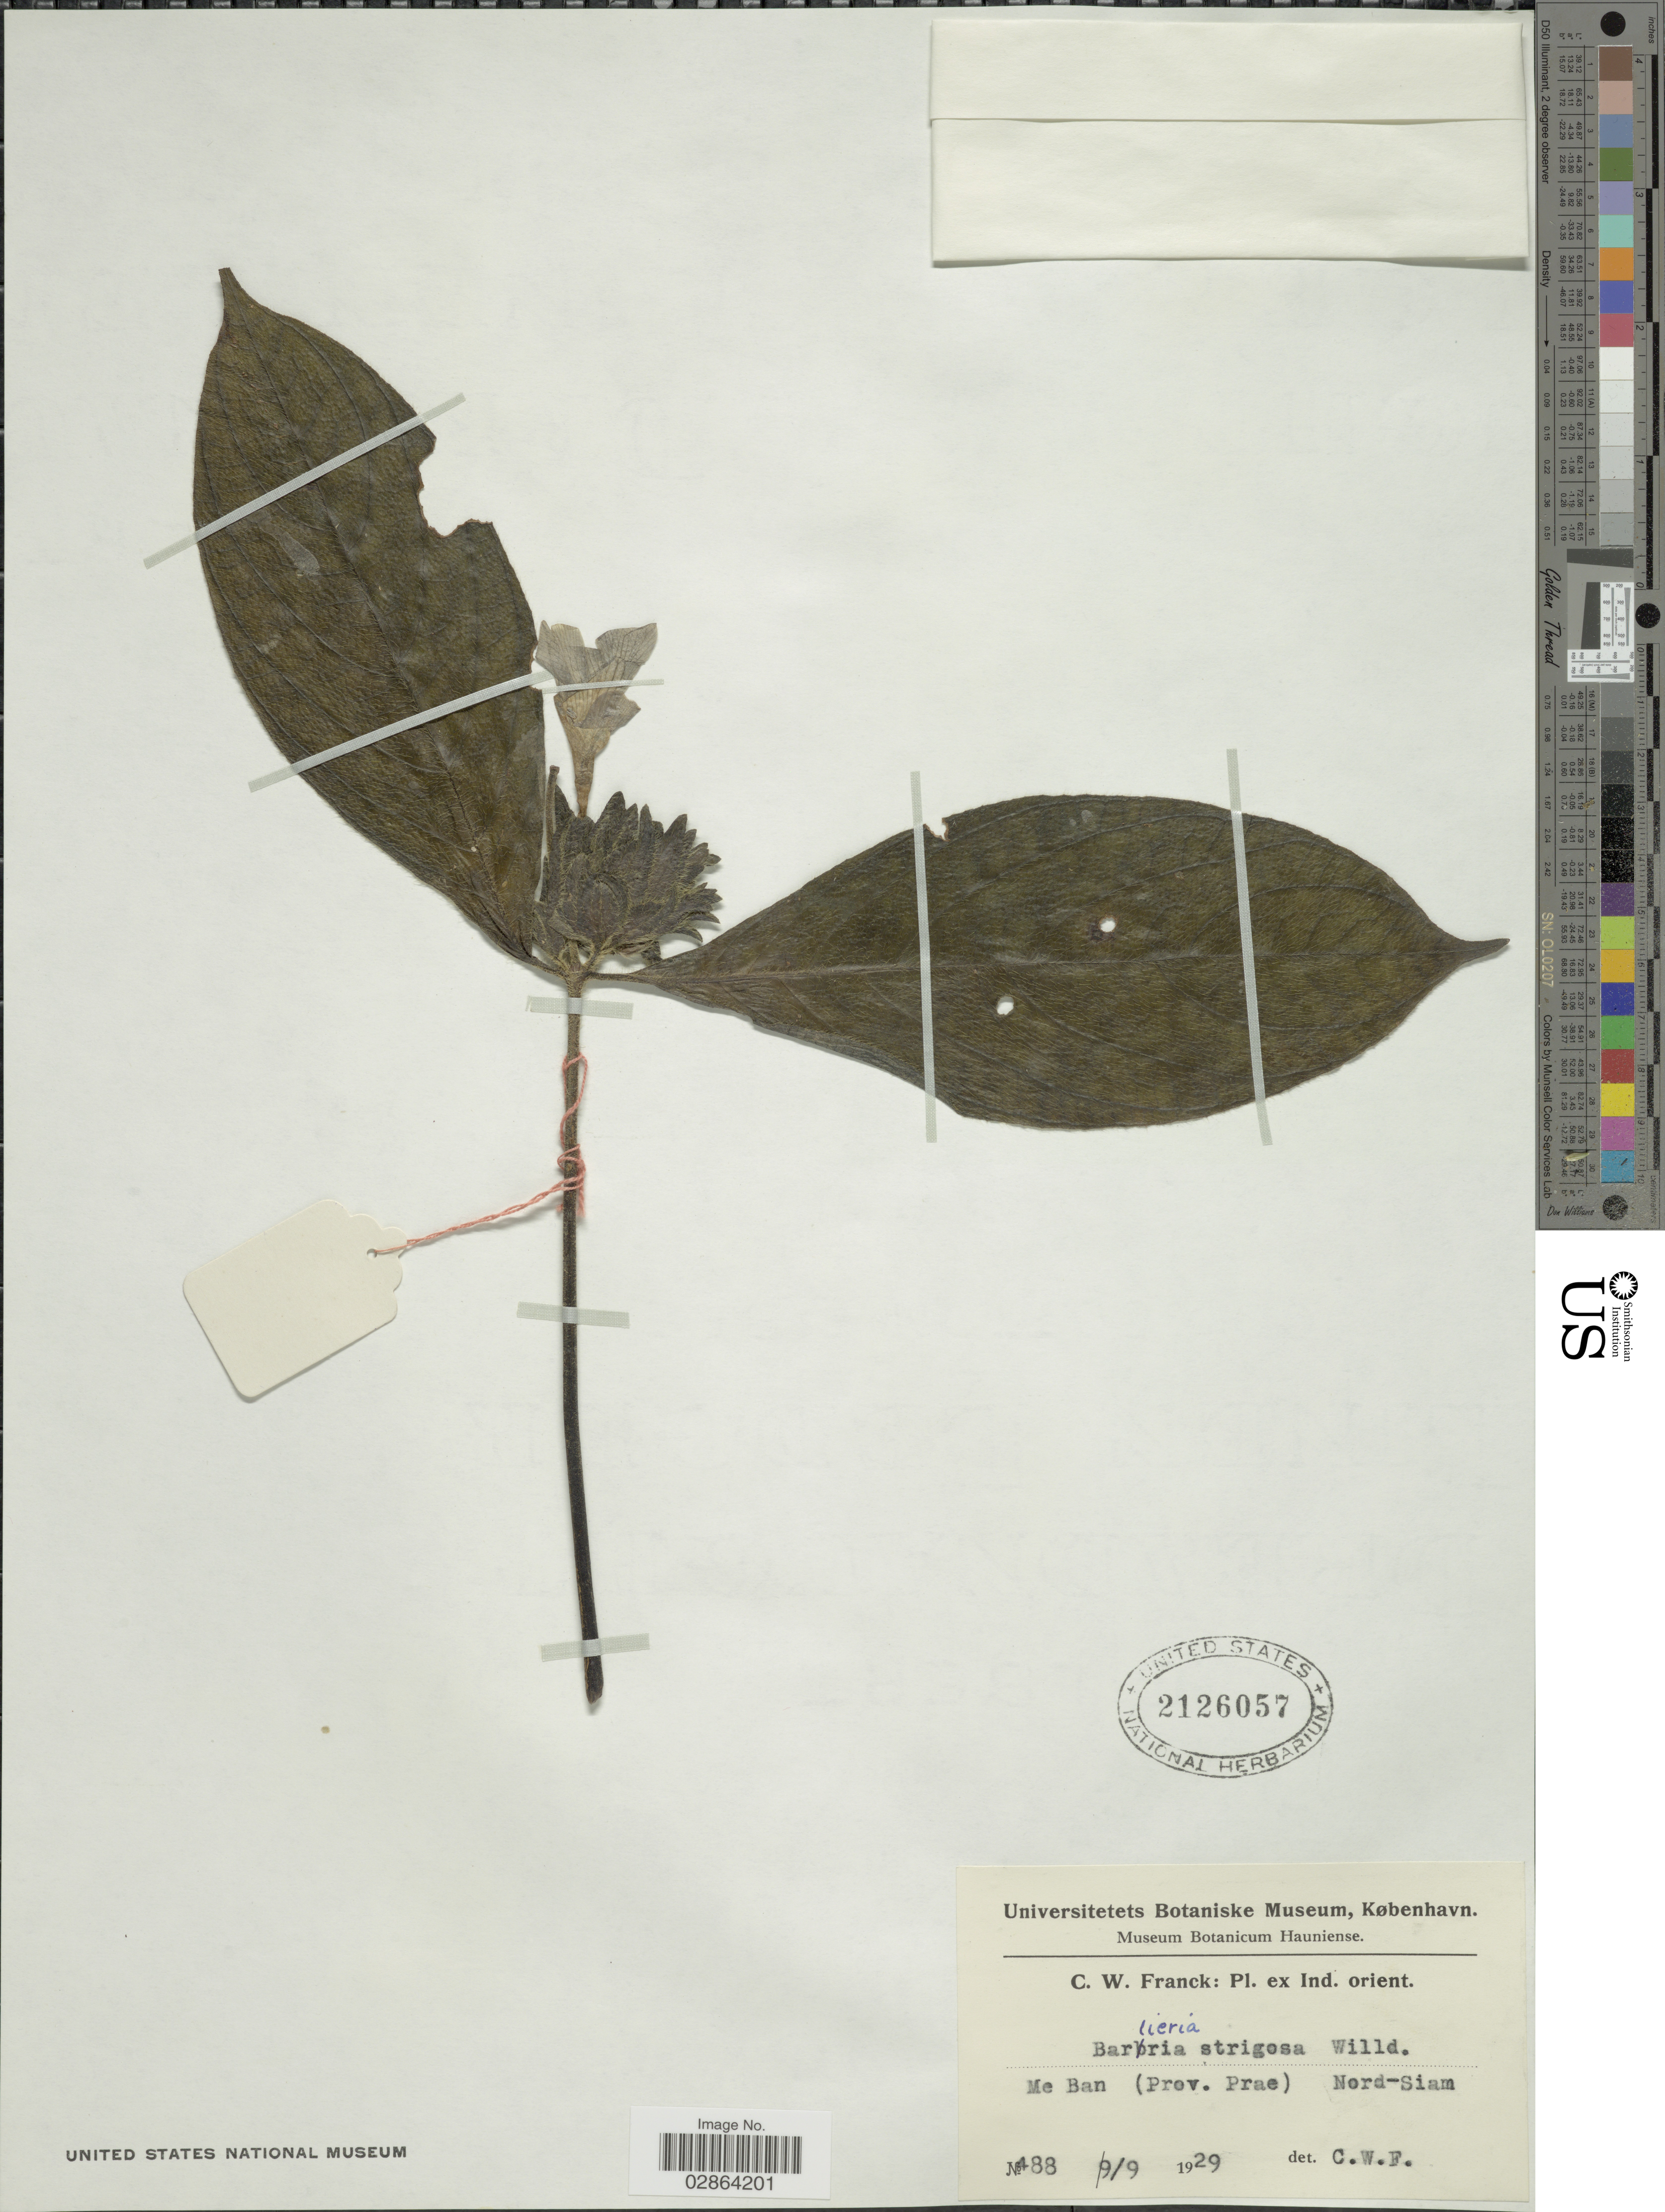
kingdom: Plantae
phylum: Tracheophyta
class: Magnoliopsida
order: Lamiales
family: Acanthaceae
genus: Barleria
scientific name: Barleria strigosa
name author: Willd.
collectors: C. Franck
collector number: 488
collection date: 1929-09-09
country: Thailand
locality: Ind. orient., Me Ban (Prov. Prae), Nord-Siam.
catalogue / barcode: US 2126057